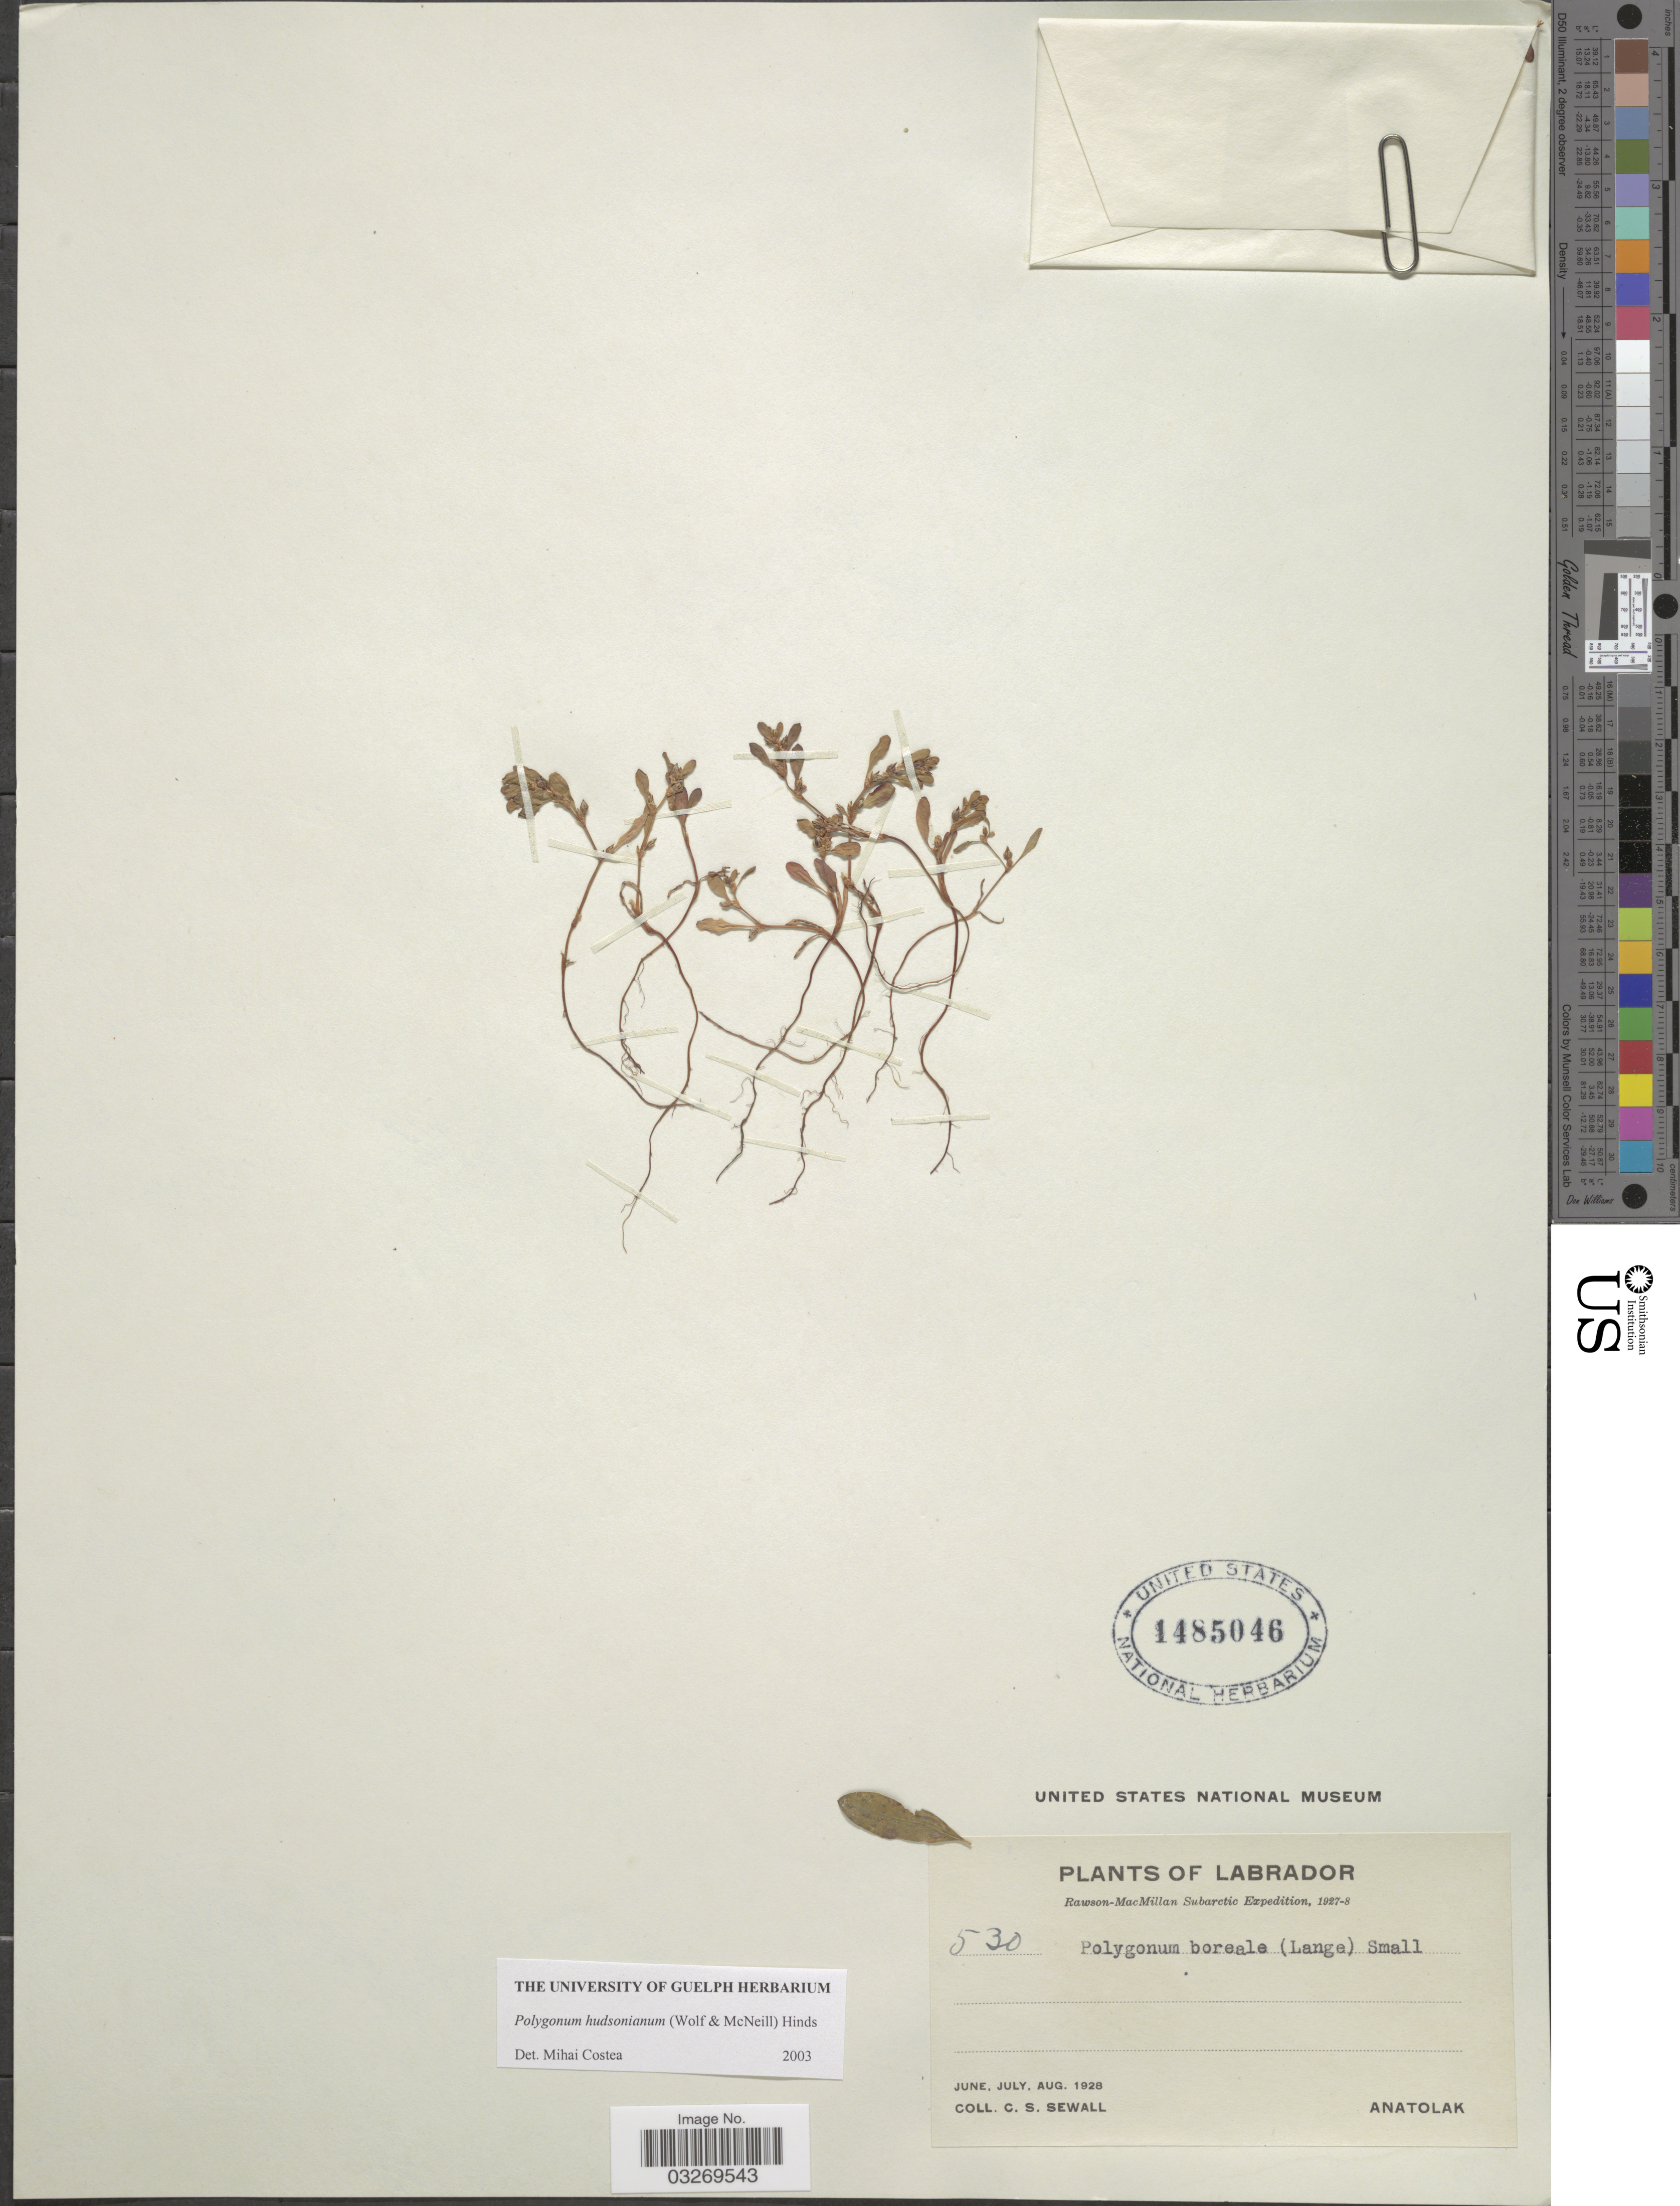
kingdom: Plantae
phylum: Tracheophyta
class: Magnoliopsida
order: Caryophyllales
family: Polygonaceae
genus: Polygonum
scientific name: Polygonum hudsonianum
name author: (S.J. Wolf & McNeill) H.R. Hinds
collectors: C. Sewall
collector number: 530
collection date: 1928-06/1928-08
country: Canada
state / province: Newfoundland and Labrador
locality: Labrador, Anatolak.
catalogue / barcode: US 1485046